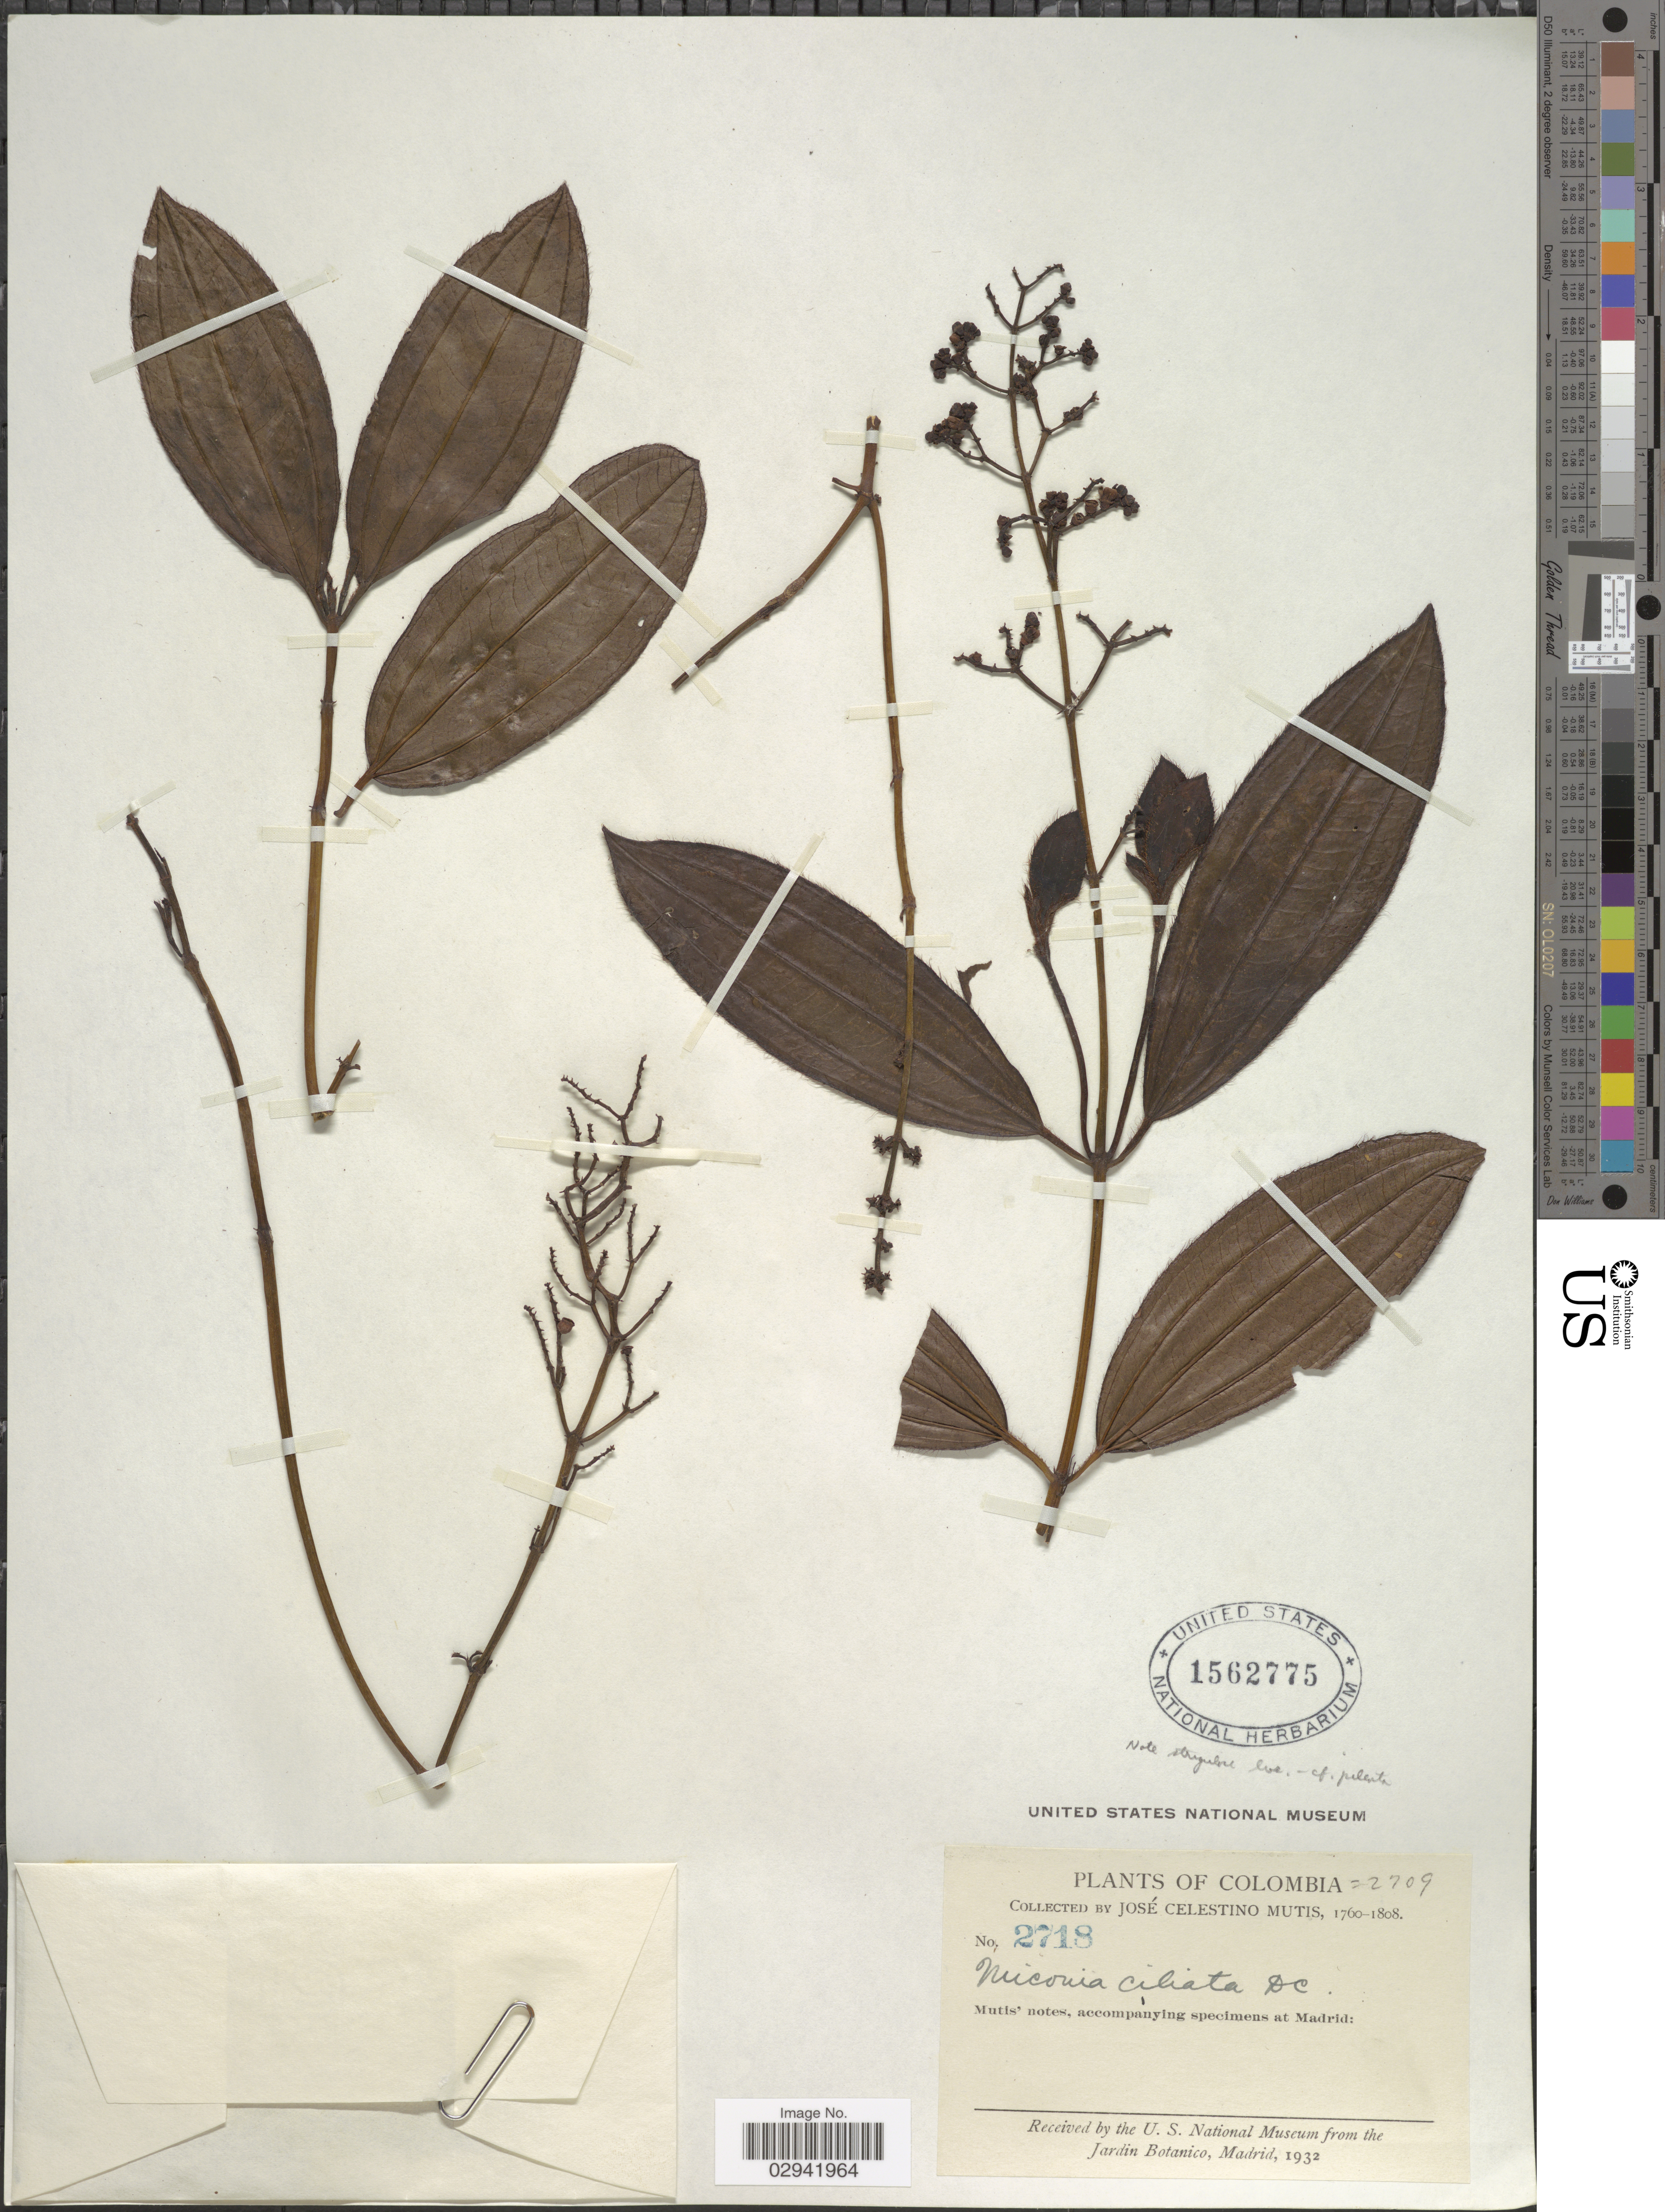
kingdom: Plantae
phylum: Tracheophyta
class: Magnoliopsida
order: Myrtales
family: Melastomataceae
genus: Miconia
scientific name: Miconia pileata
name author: DC.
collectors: J. C. B. Mutis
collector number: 2718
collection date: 1760/1808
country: Colombia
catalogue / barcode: US 1562775